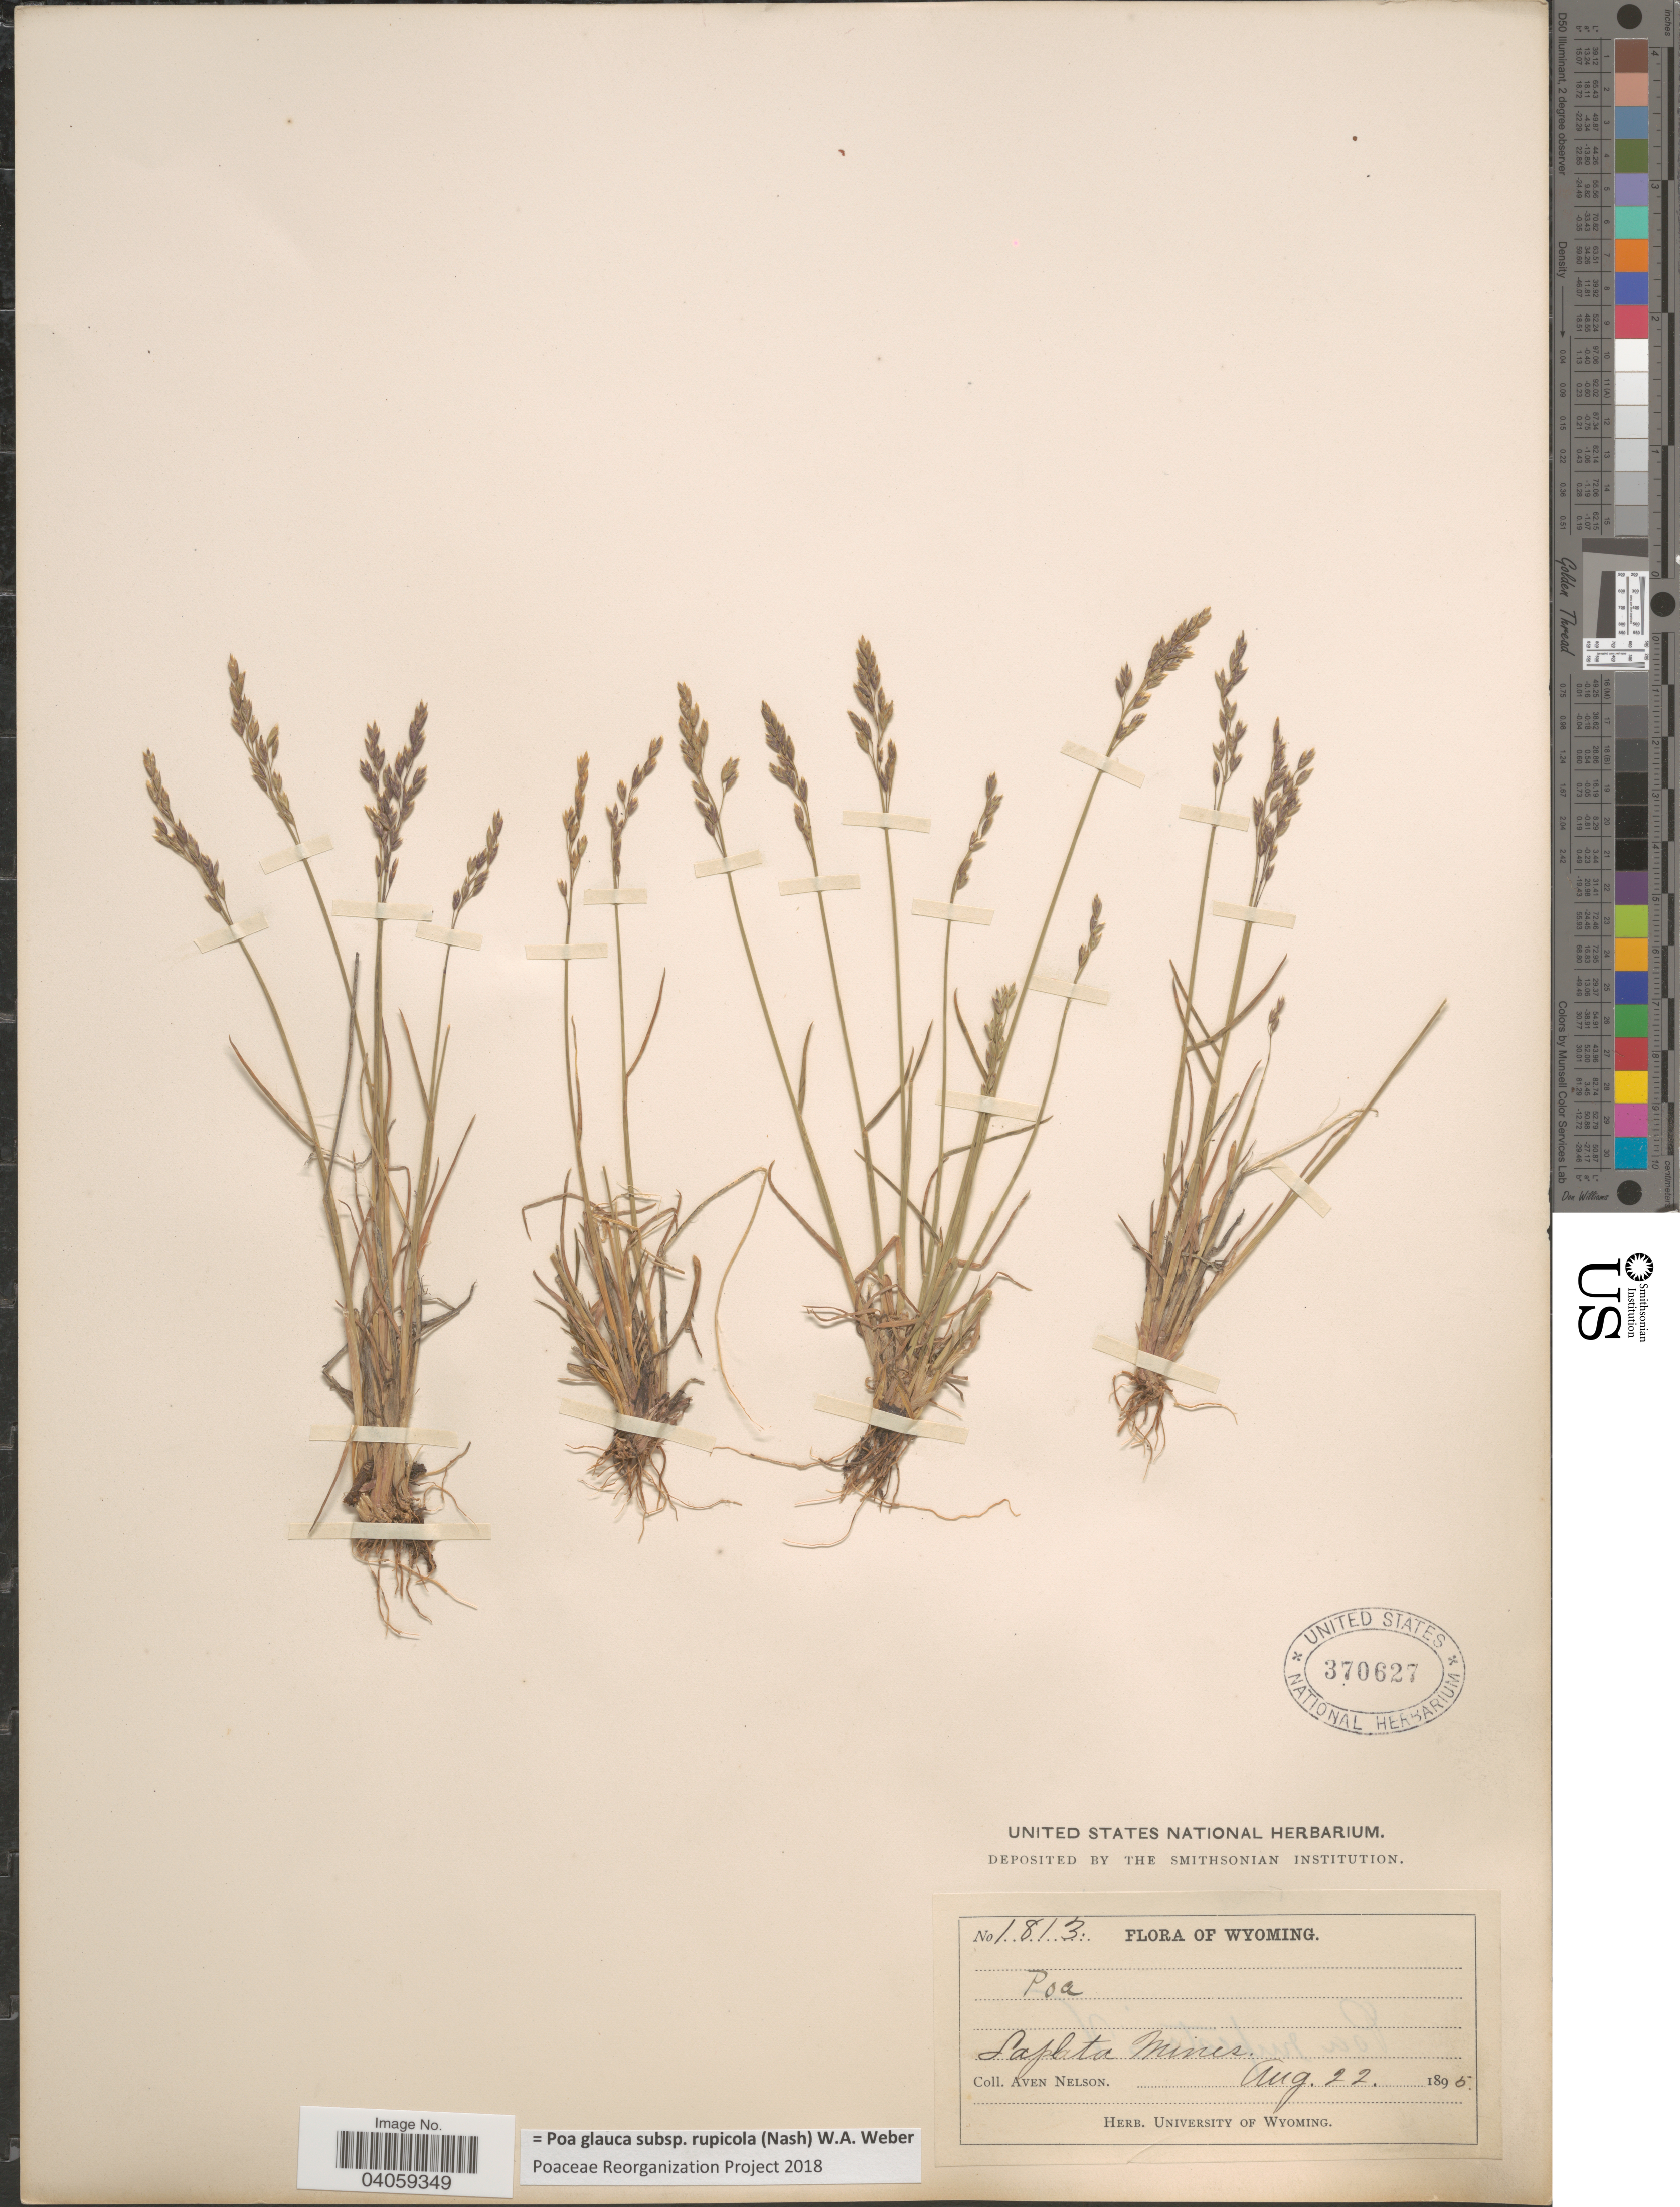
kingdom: Plantae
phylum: Tracheophyta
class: Liliopsida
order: Poales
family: Poaceae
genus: Poa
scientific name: Poa glauca subsp. rupicola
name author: (Nash) W.A. Weber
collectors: A. Nelson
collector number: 1813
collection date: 1895-08-22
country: United States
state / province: Wyoming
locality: Laplata Mines.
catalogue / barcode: US 370627